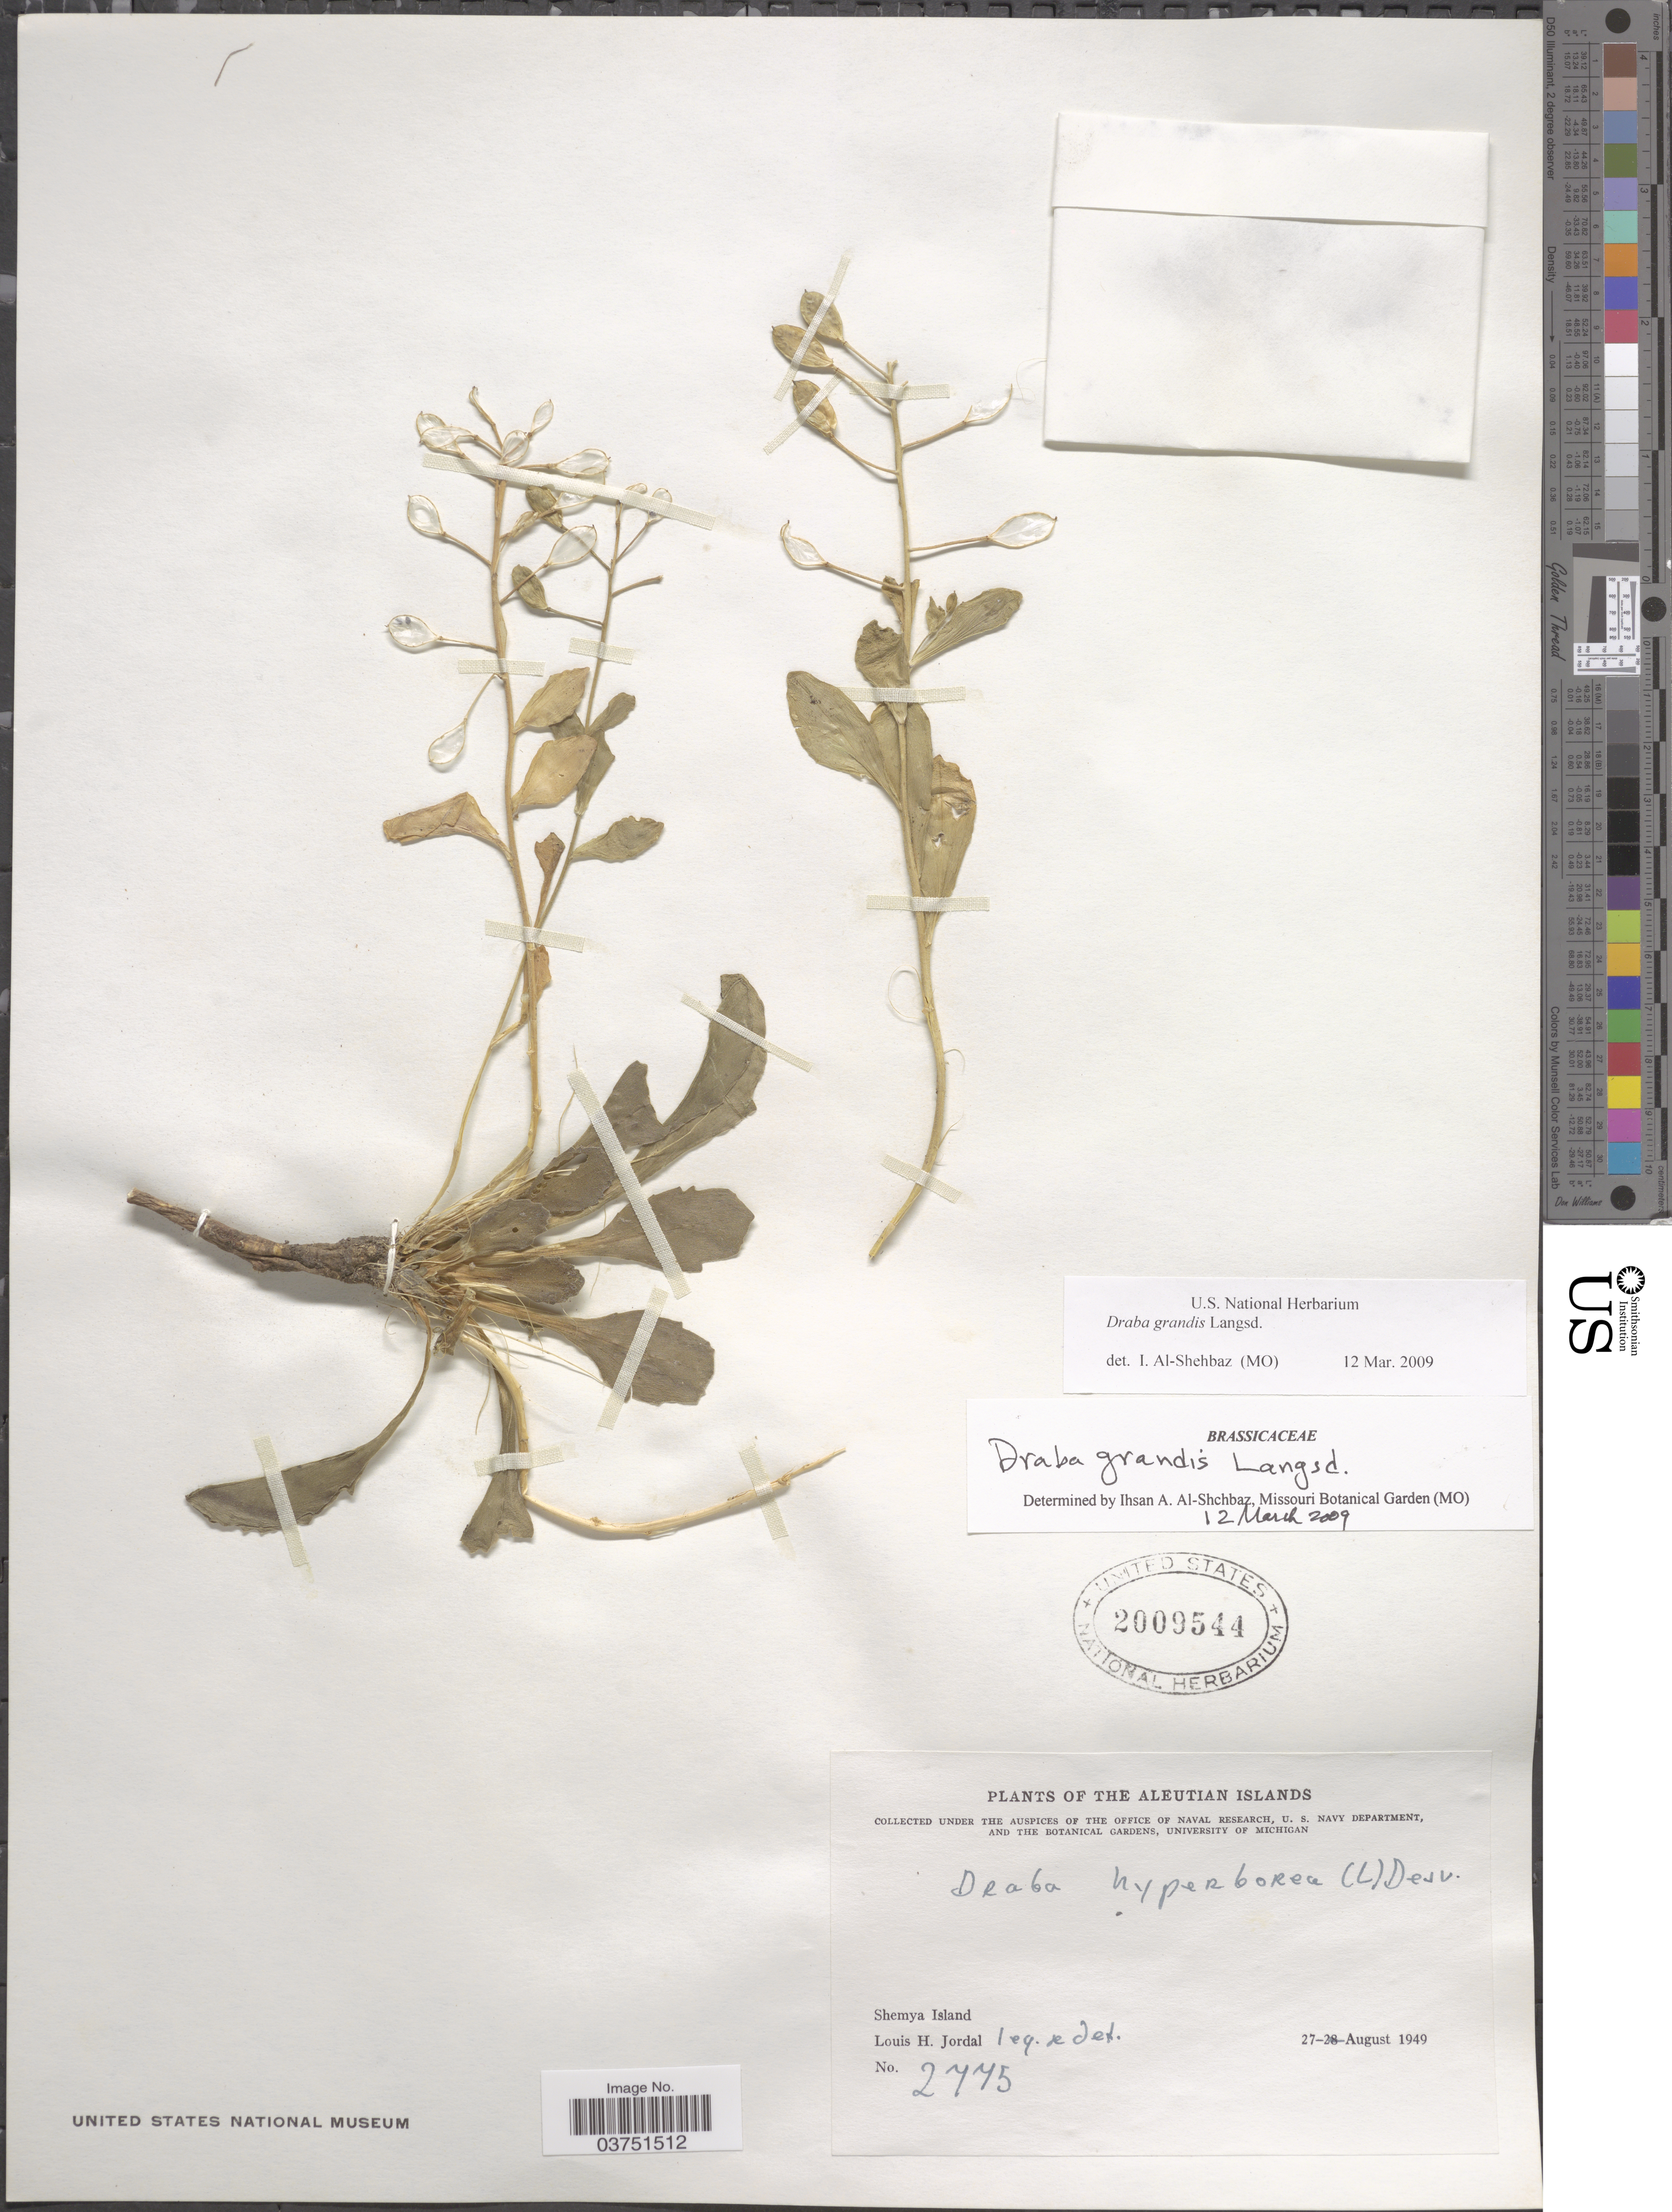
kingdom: Plantae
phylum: Tracheophyta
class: Magnoliopsida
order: Brassicales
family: Brassicaceae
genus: Draba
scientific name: Draba grandis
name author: Langsd. ex DC.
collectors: L. Jordal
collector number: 2775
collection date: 1949-08-27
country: United States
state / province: Alaska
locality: Aleutian Islands; Shemya Island.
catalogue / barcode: US 2009544